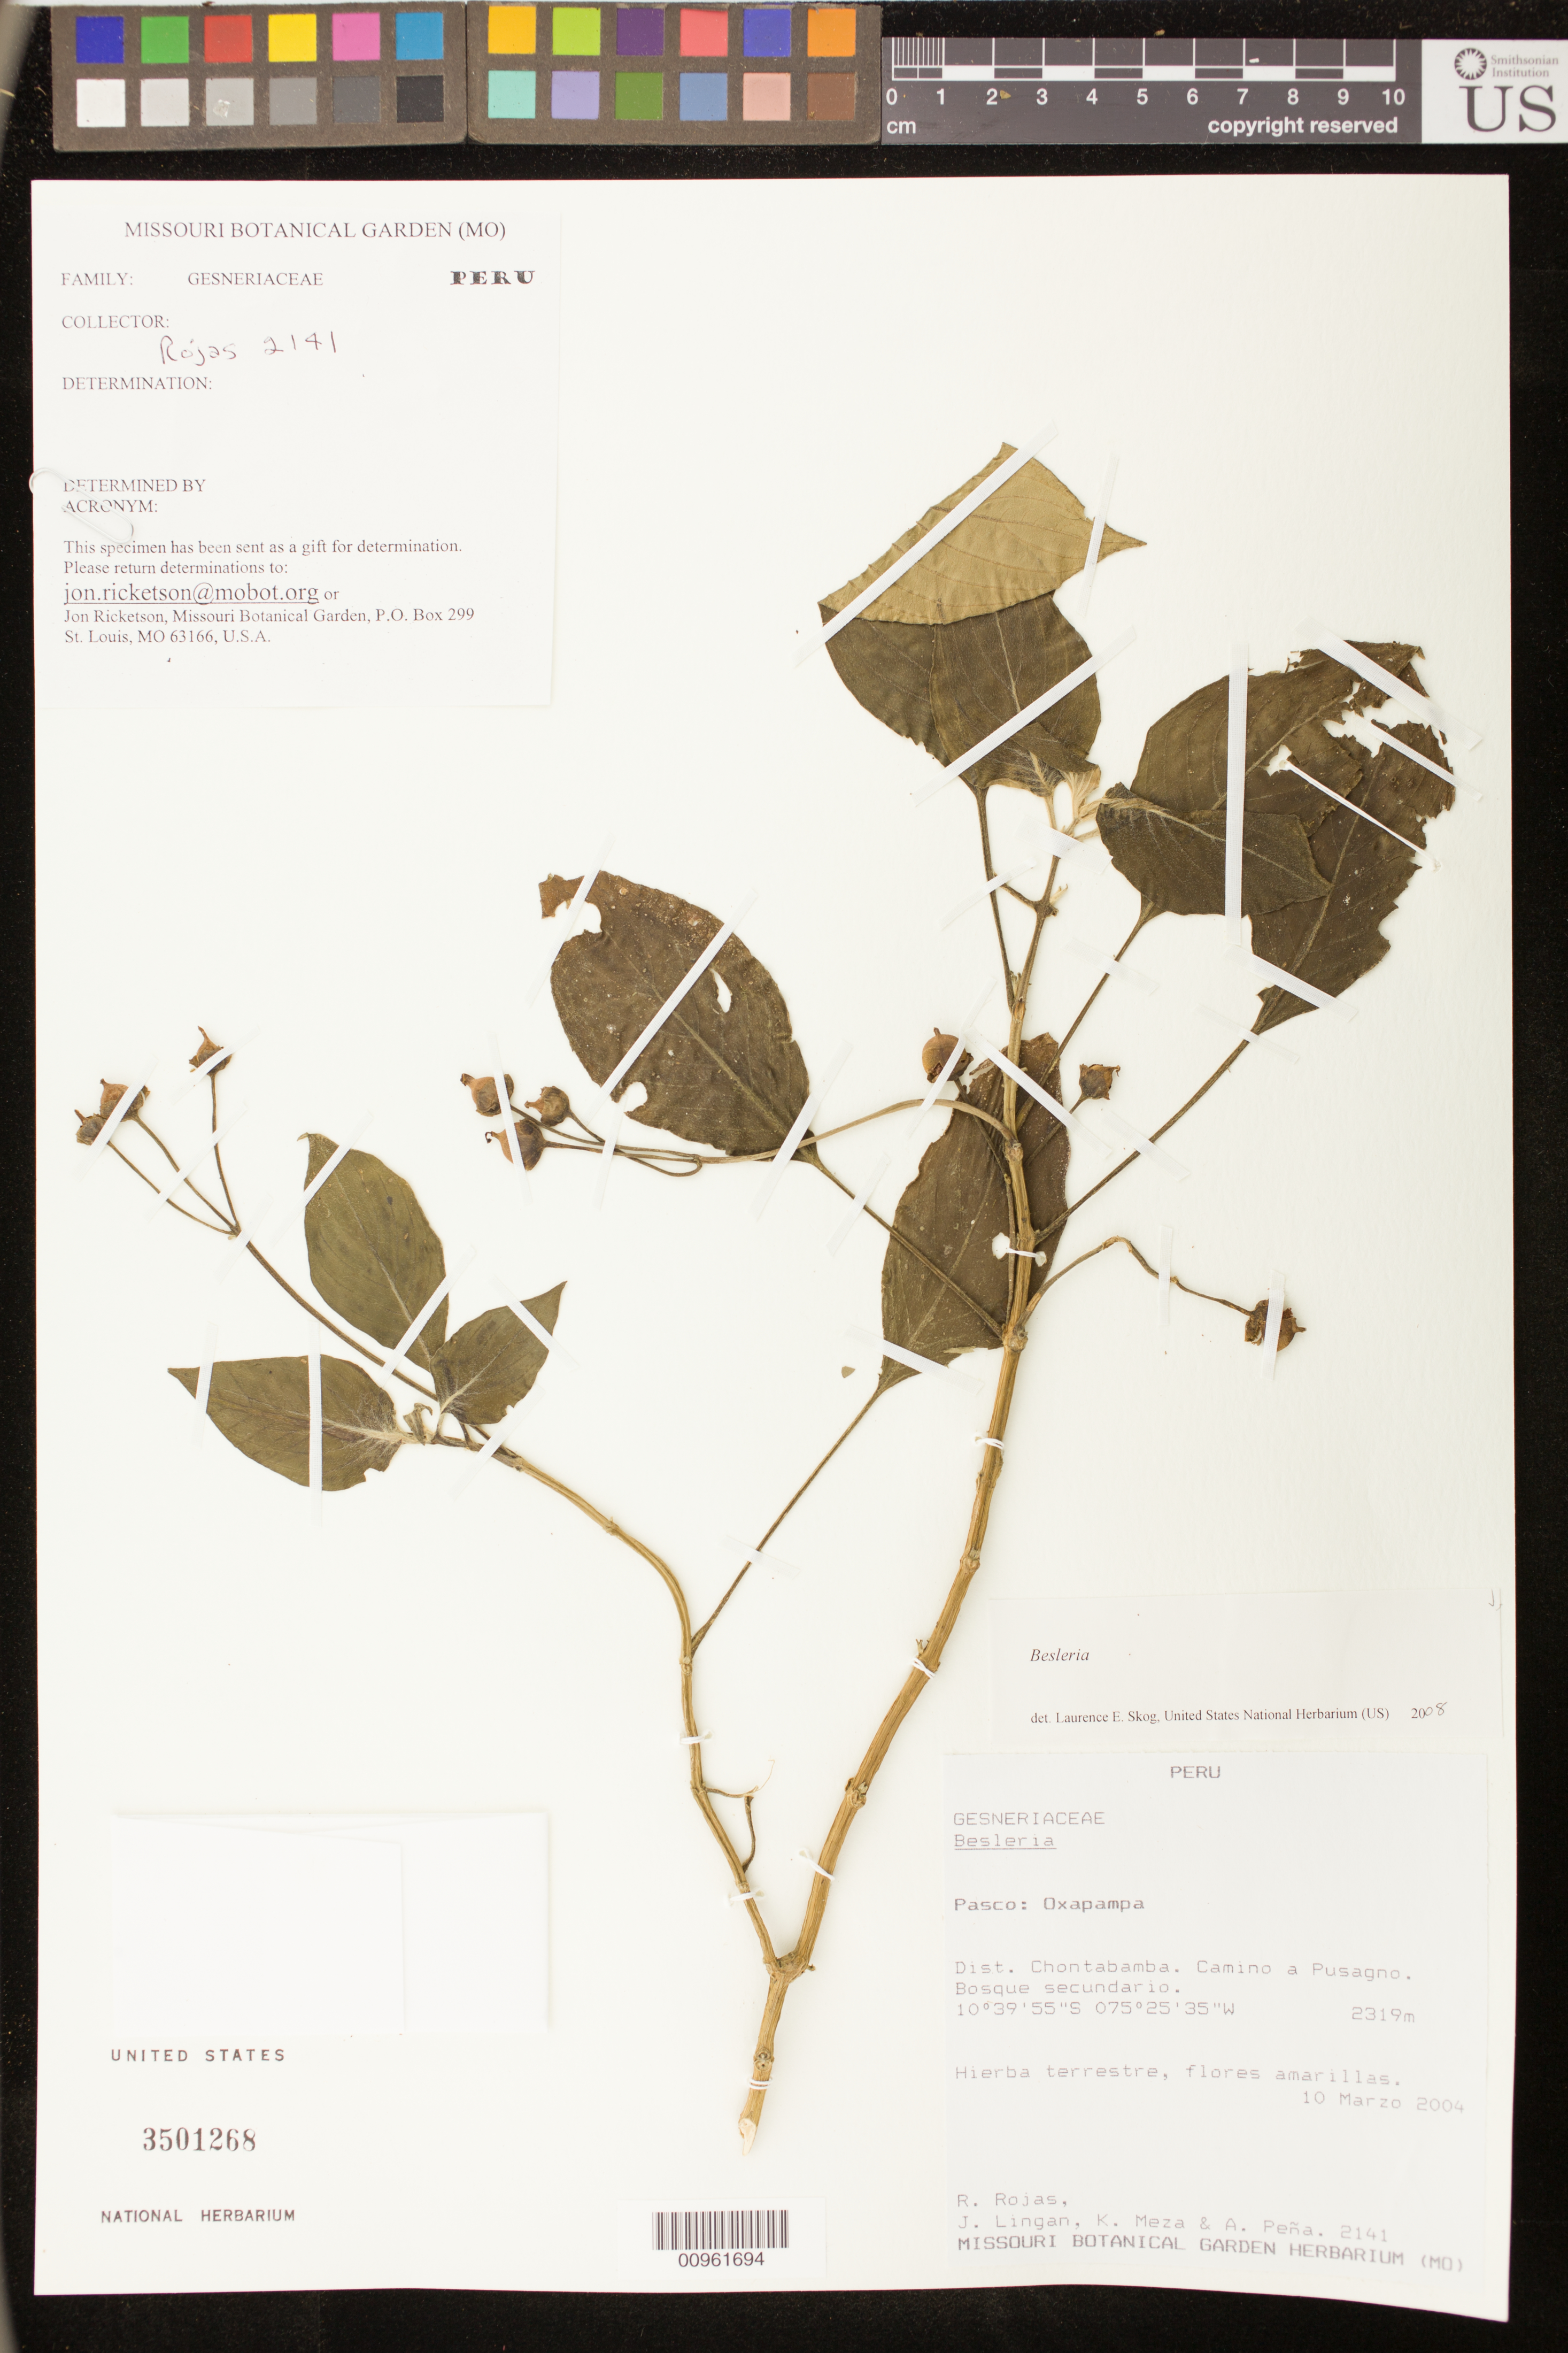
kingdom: Plantae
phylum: Tracheophyta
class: Magnoliopsida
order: Lamiales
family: Gesneriaceae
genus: Besleria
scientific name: Besleria sp.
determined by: Skog, Laurence E.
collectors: R. Rojas & et al.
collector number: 2141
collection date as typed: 10 Mar 2004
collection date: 2004-03-10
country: Peru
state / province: Pasco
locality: Pasco: Oxapampa. Dist. Ocapampa. Camino a Pusagno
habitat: Bosque secundario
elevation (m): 2319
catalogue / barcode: US 3501268